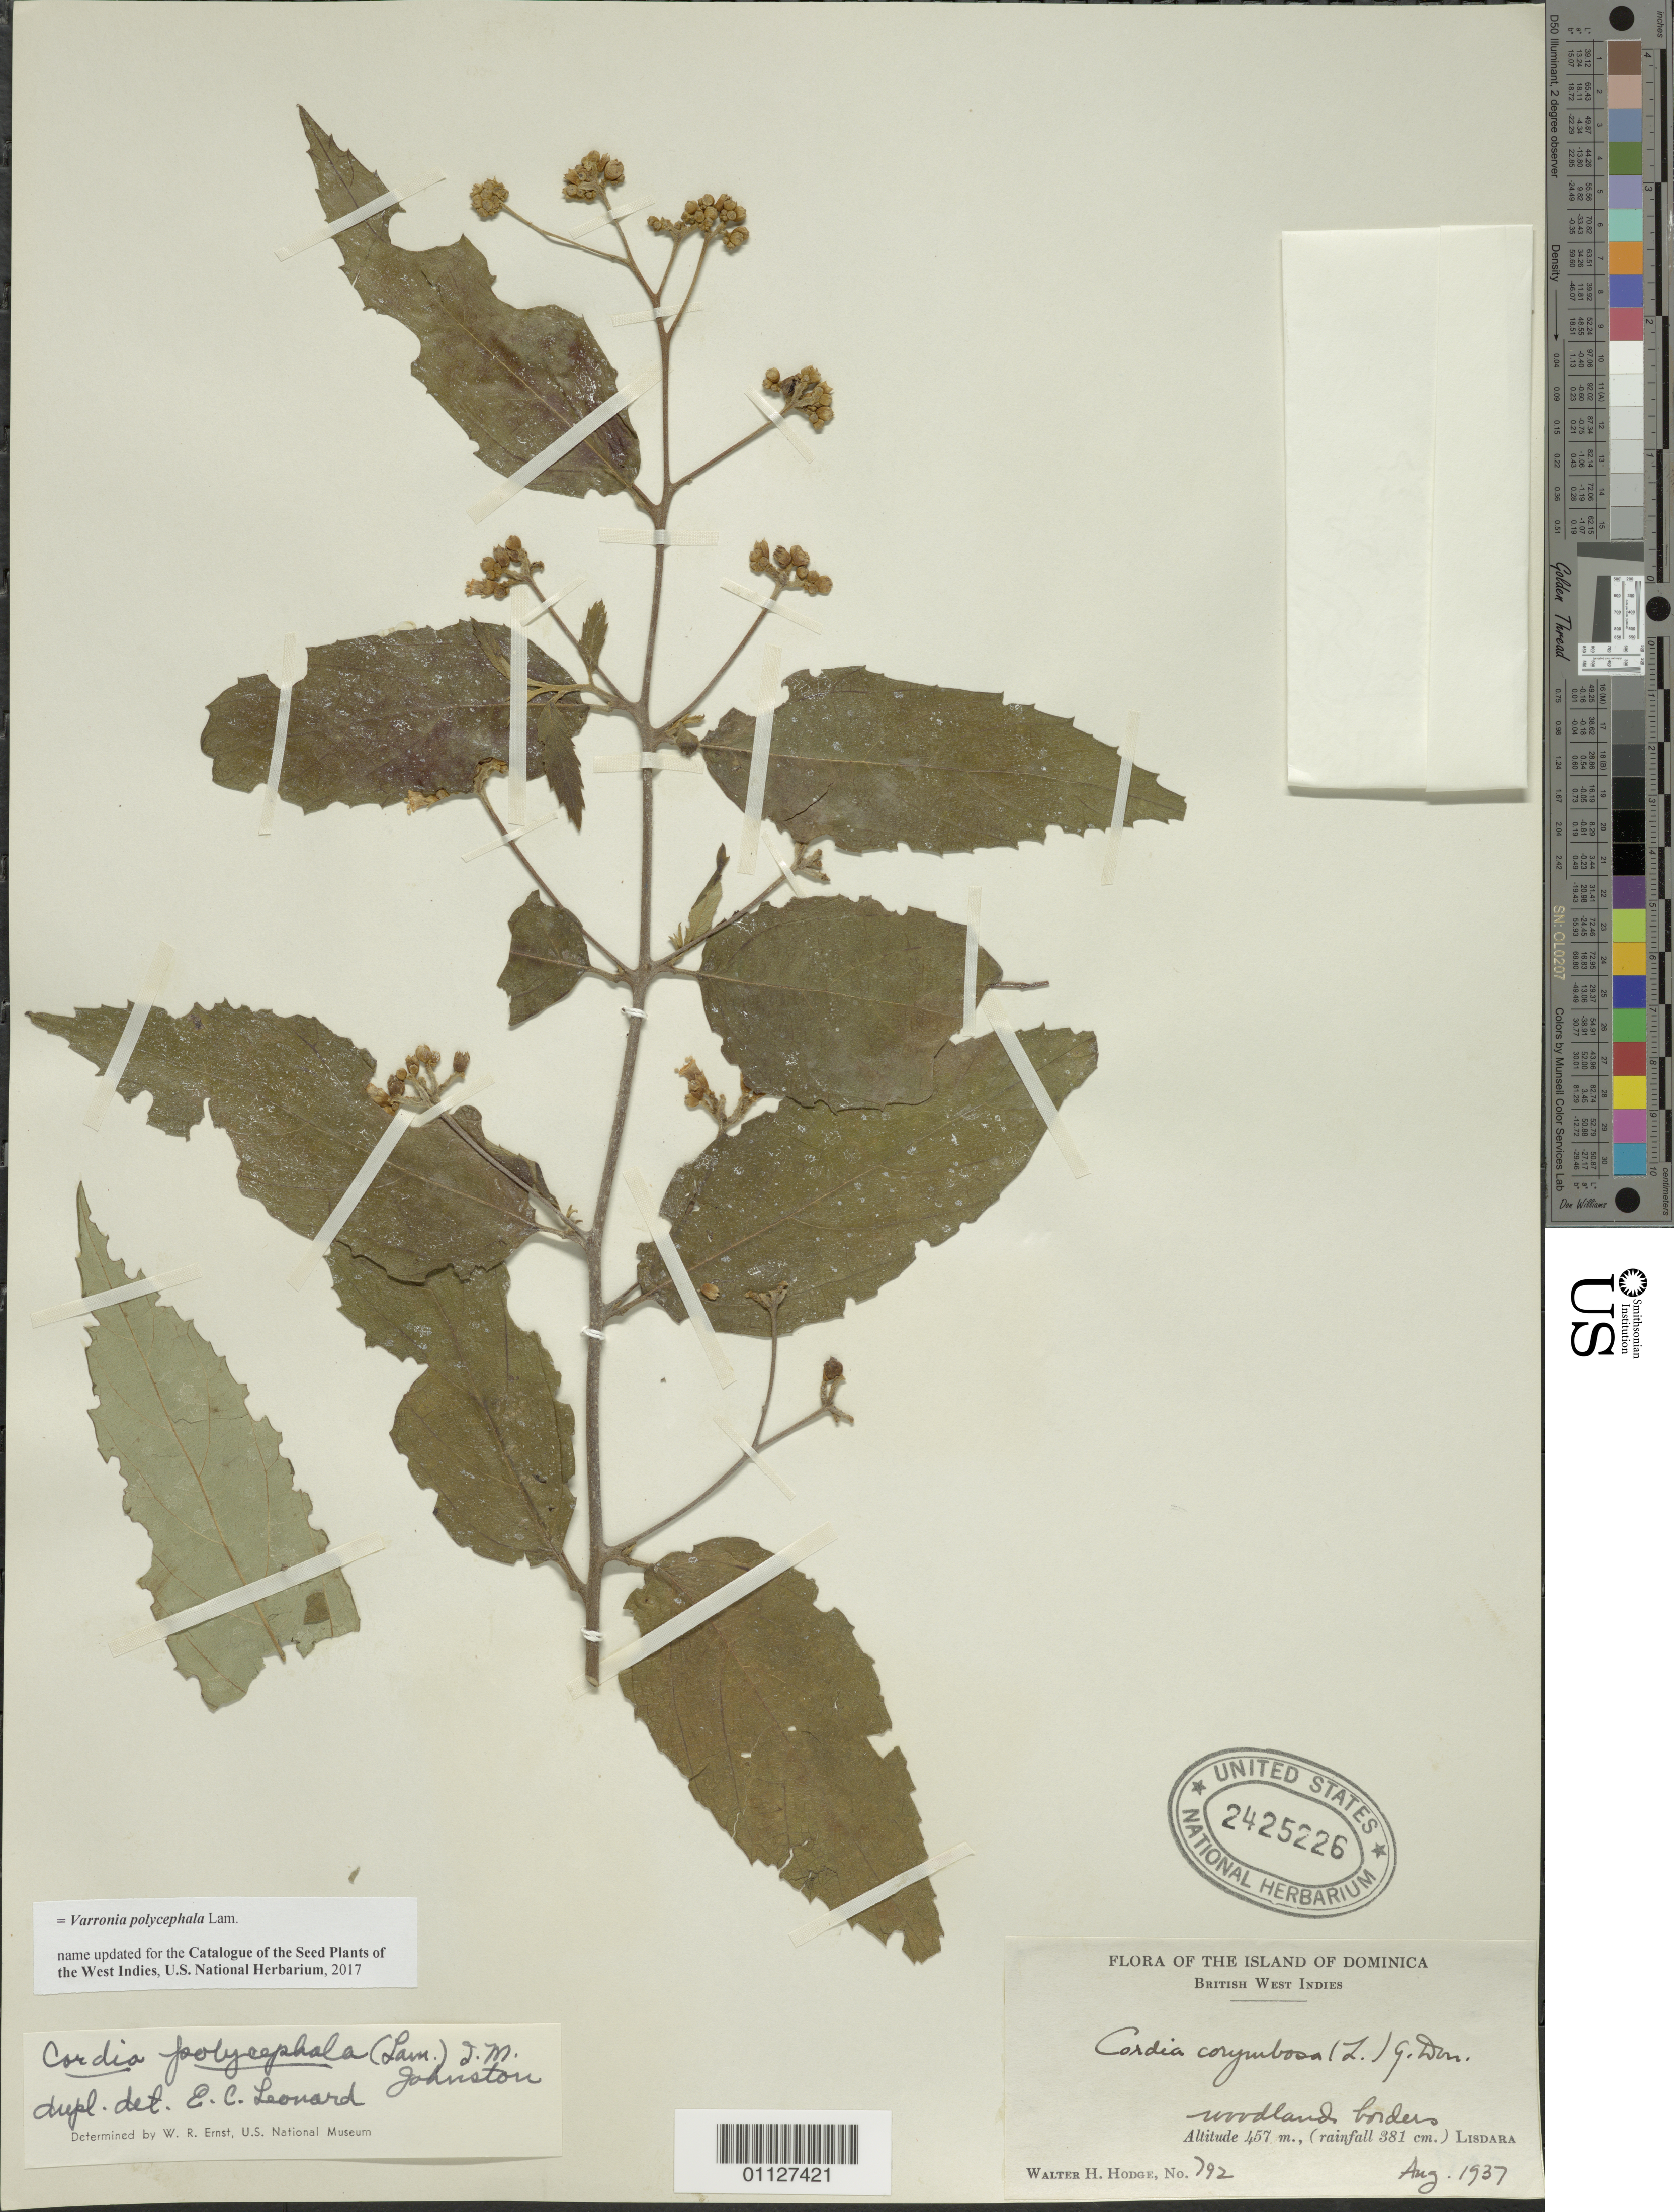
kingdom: Plantae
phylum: Tracheophyta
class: Magnoliopsida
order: Boraginales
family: Cordiaceae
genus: Varronia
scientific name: Varronia polycephala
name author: Lam.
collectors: W. Hodge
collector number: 792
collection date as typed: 01 Aug 1937 to 31 Aug 1937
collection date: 1937-08-01/1937-08-31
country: Dominica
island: Dominica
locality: Lisdara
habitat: woodland border (rainfall 381 cm)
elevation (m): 457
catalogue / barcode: US 2425226